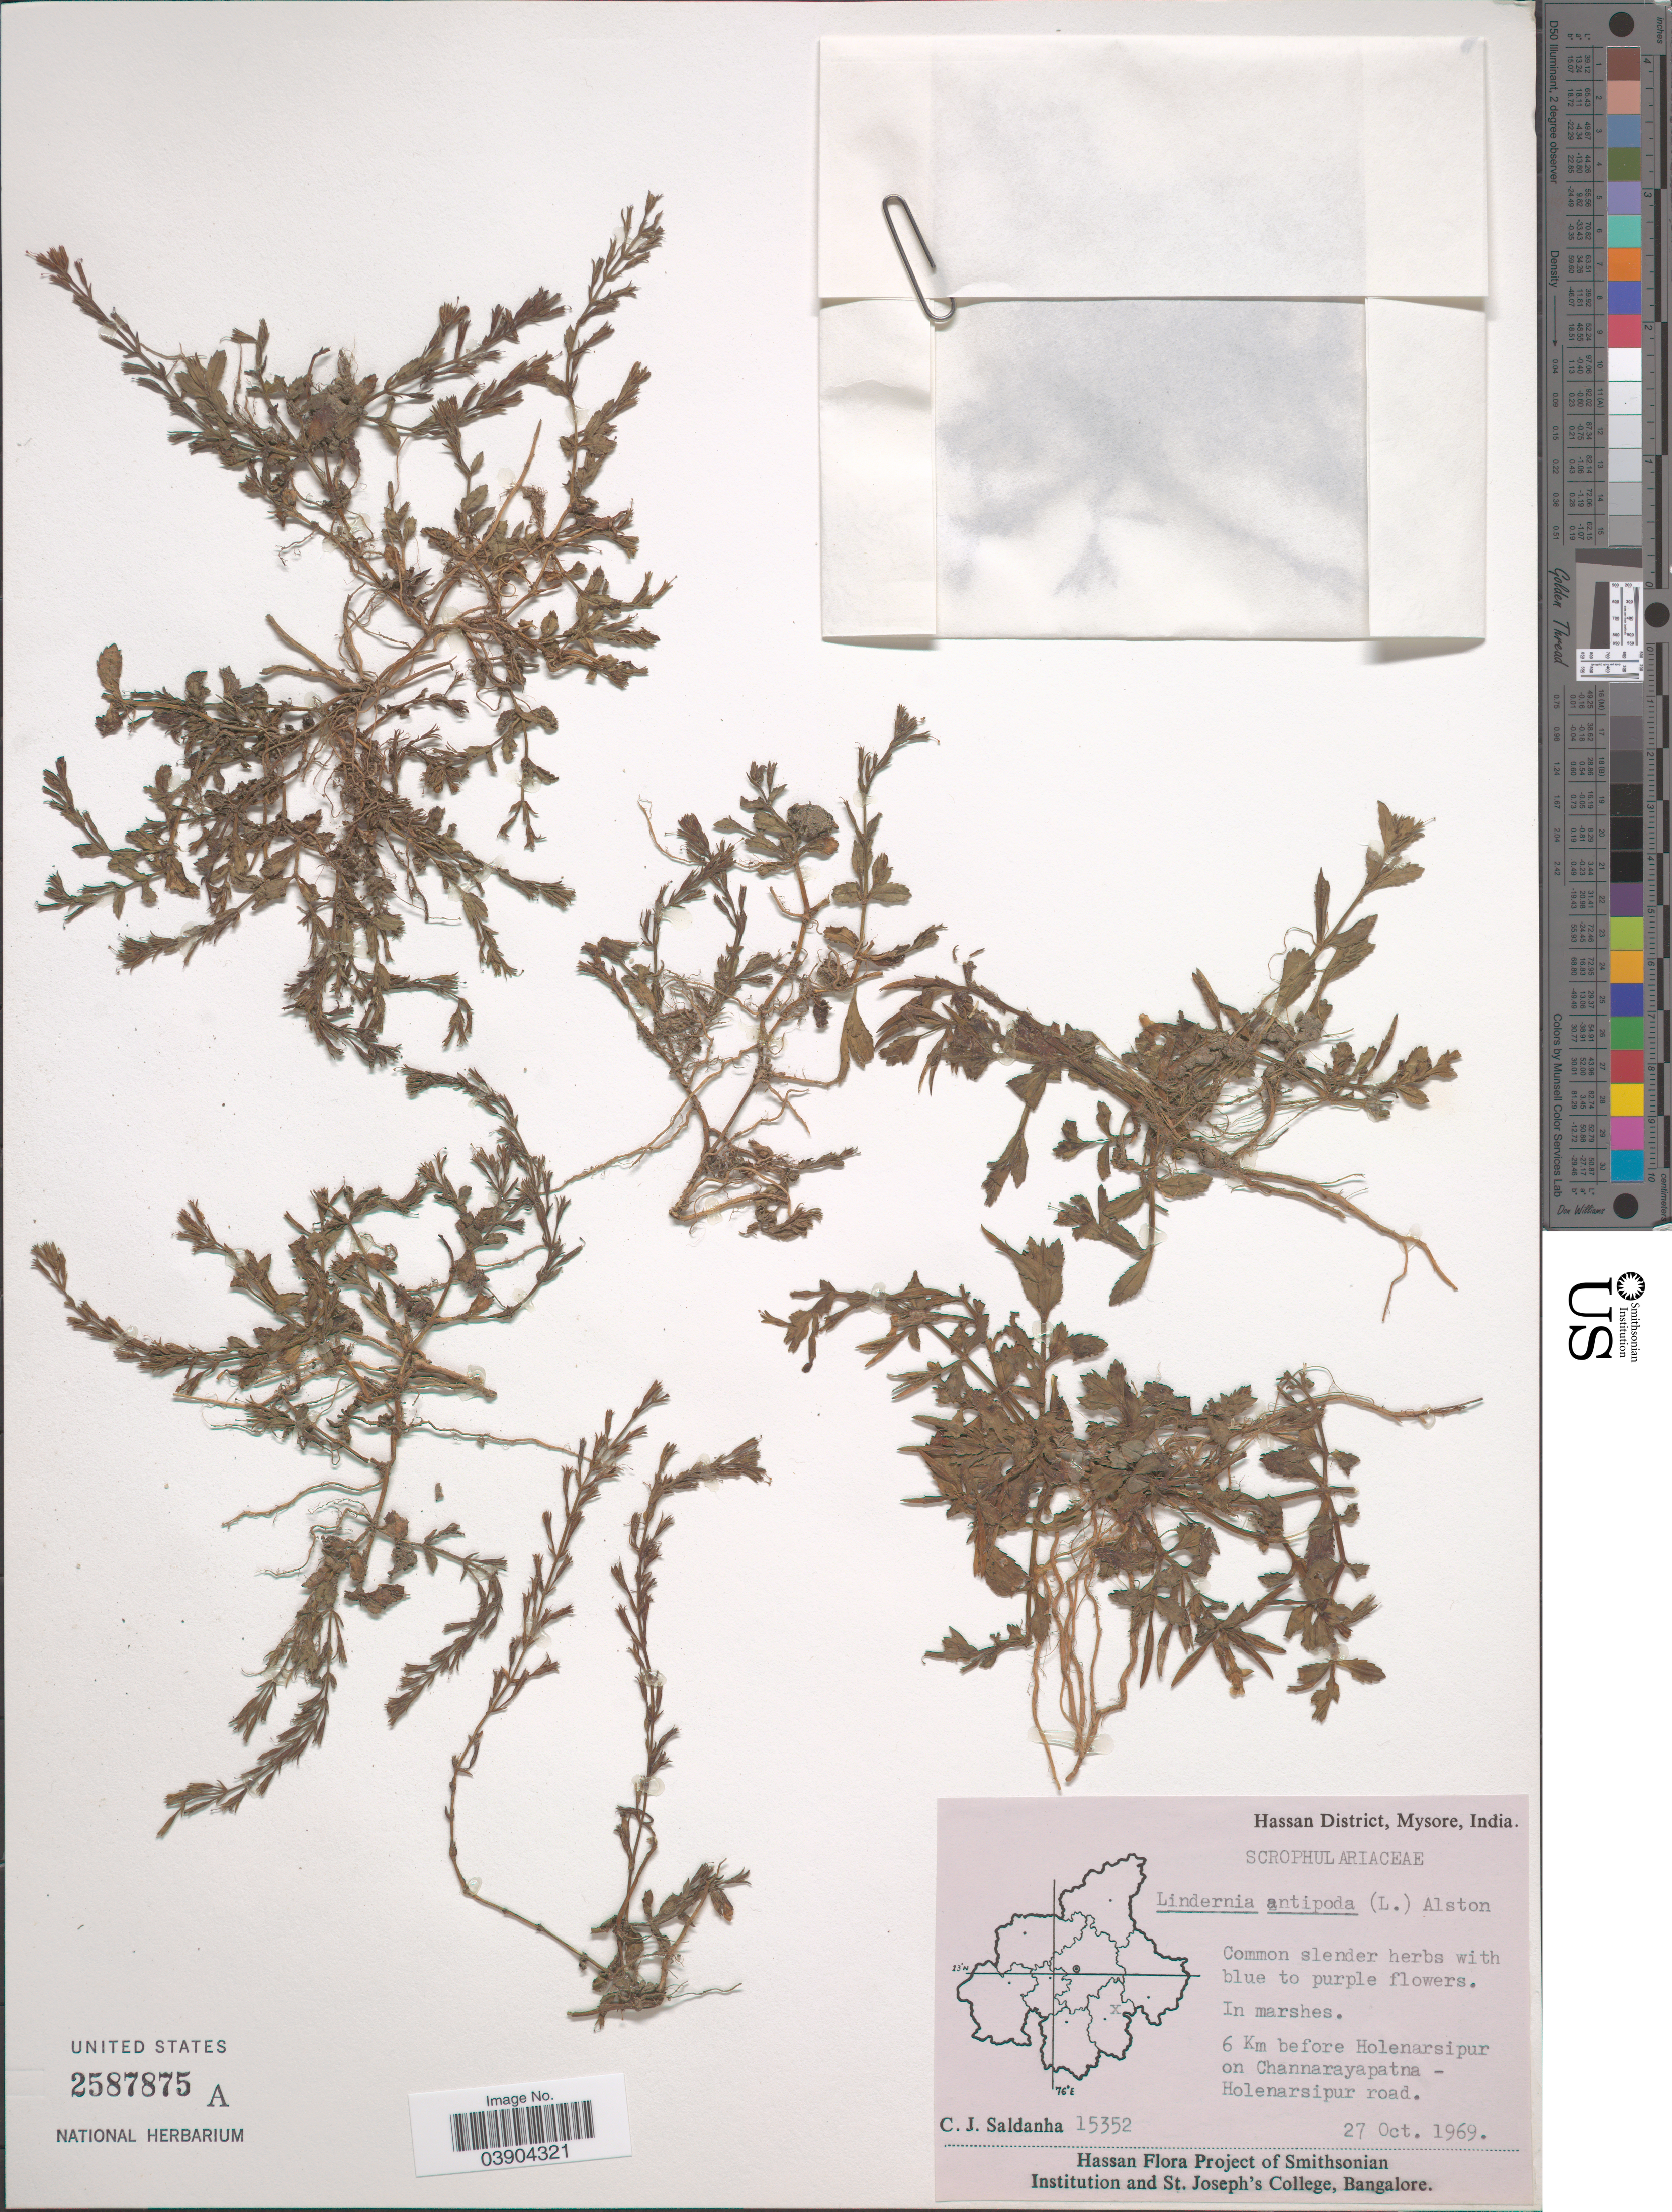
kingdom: Plantae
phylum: Tracheophyta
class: Magnoliopsida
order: Lamiales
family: Linderniaceae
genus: Lindernia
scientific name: Lindernia antipoda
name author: (L.) Alston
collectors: C. J. Saldanha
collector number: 15352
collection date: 1969-10-27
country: India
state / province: Karnataka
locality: Hassan District, Mysore. 6 Km before Holenarsipur on Channarayapatra- Holenarsipur road.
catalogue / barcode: US 2587875A